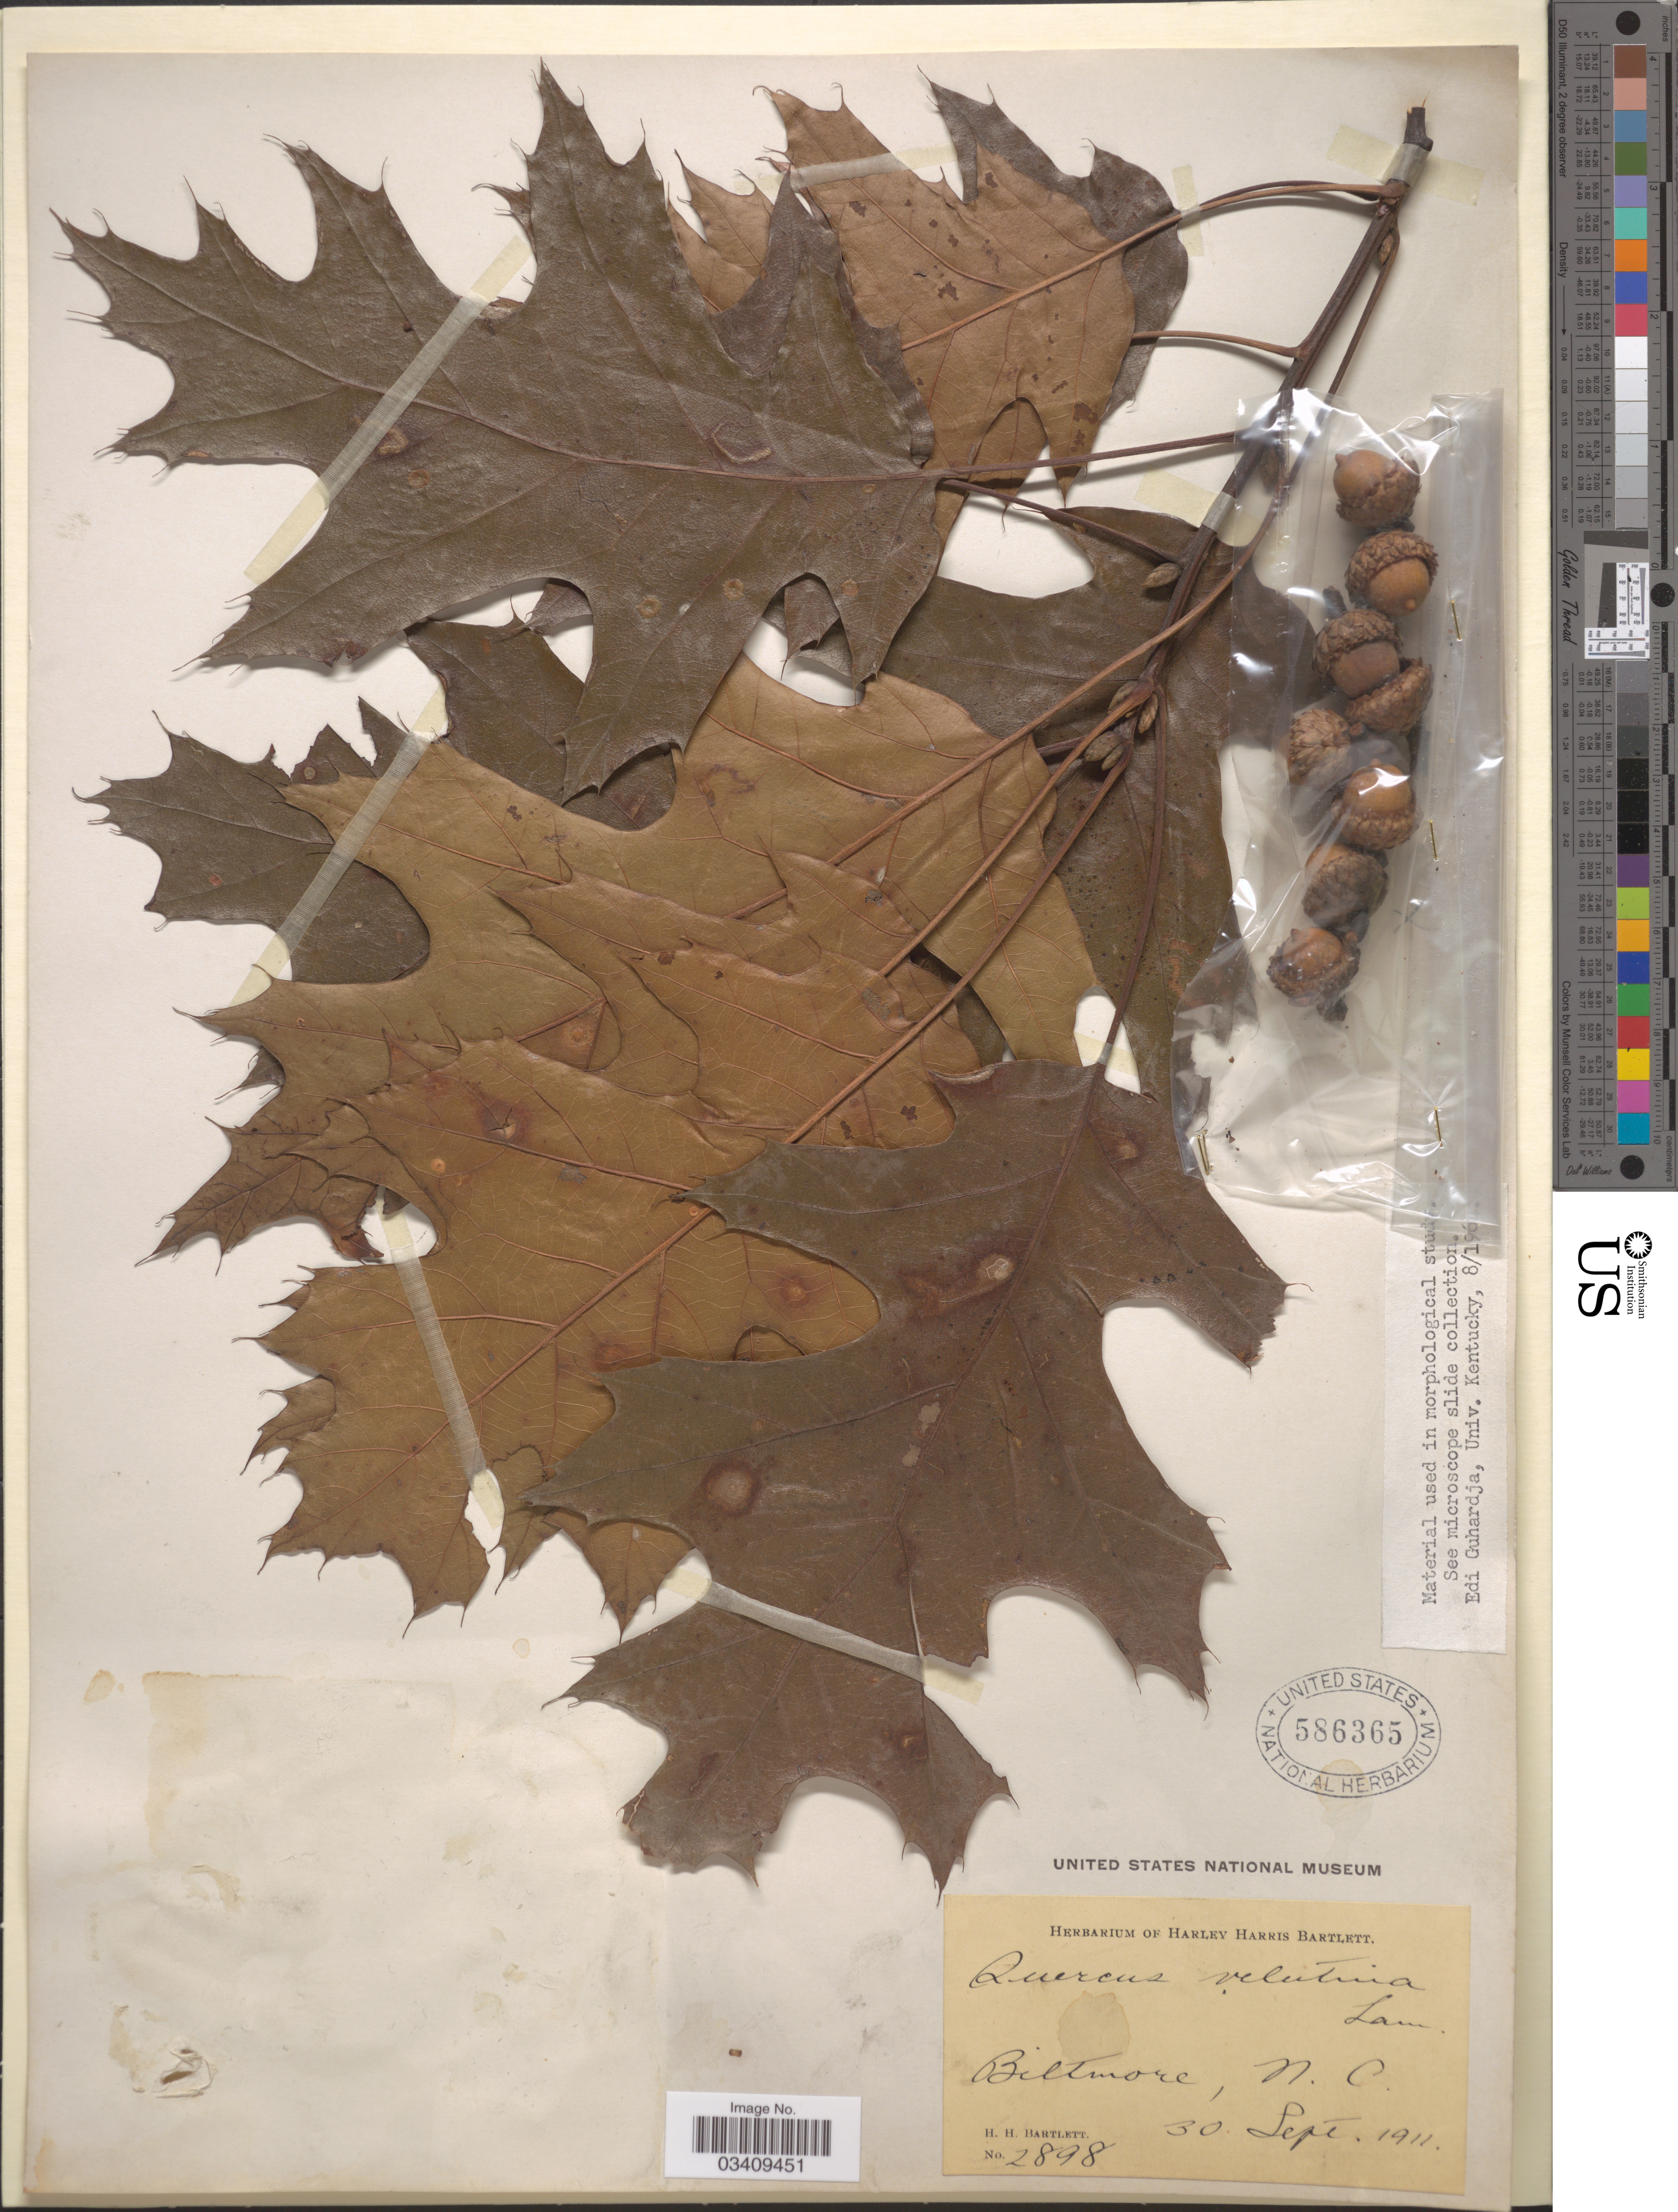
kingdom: Plantae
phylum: Tracheophyta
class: Magnoliopsida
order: Fagales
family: Fagaceae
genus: Quercus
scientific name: Quercus velutina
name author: Lam.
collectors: H. H. Bartlett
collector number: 2898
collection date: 1911-09-30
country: United States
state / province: North Carolina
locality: Biltmore.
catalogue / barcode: US 586365